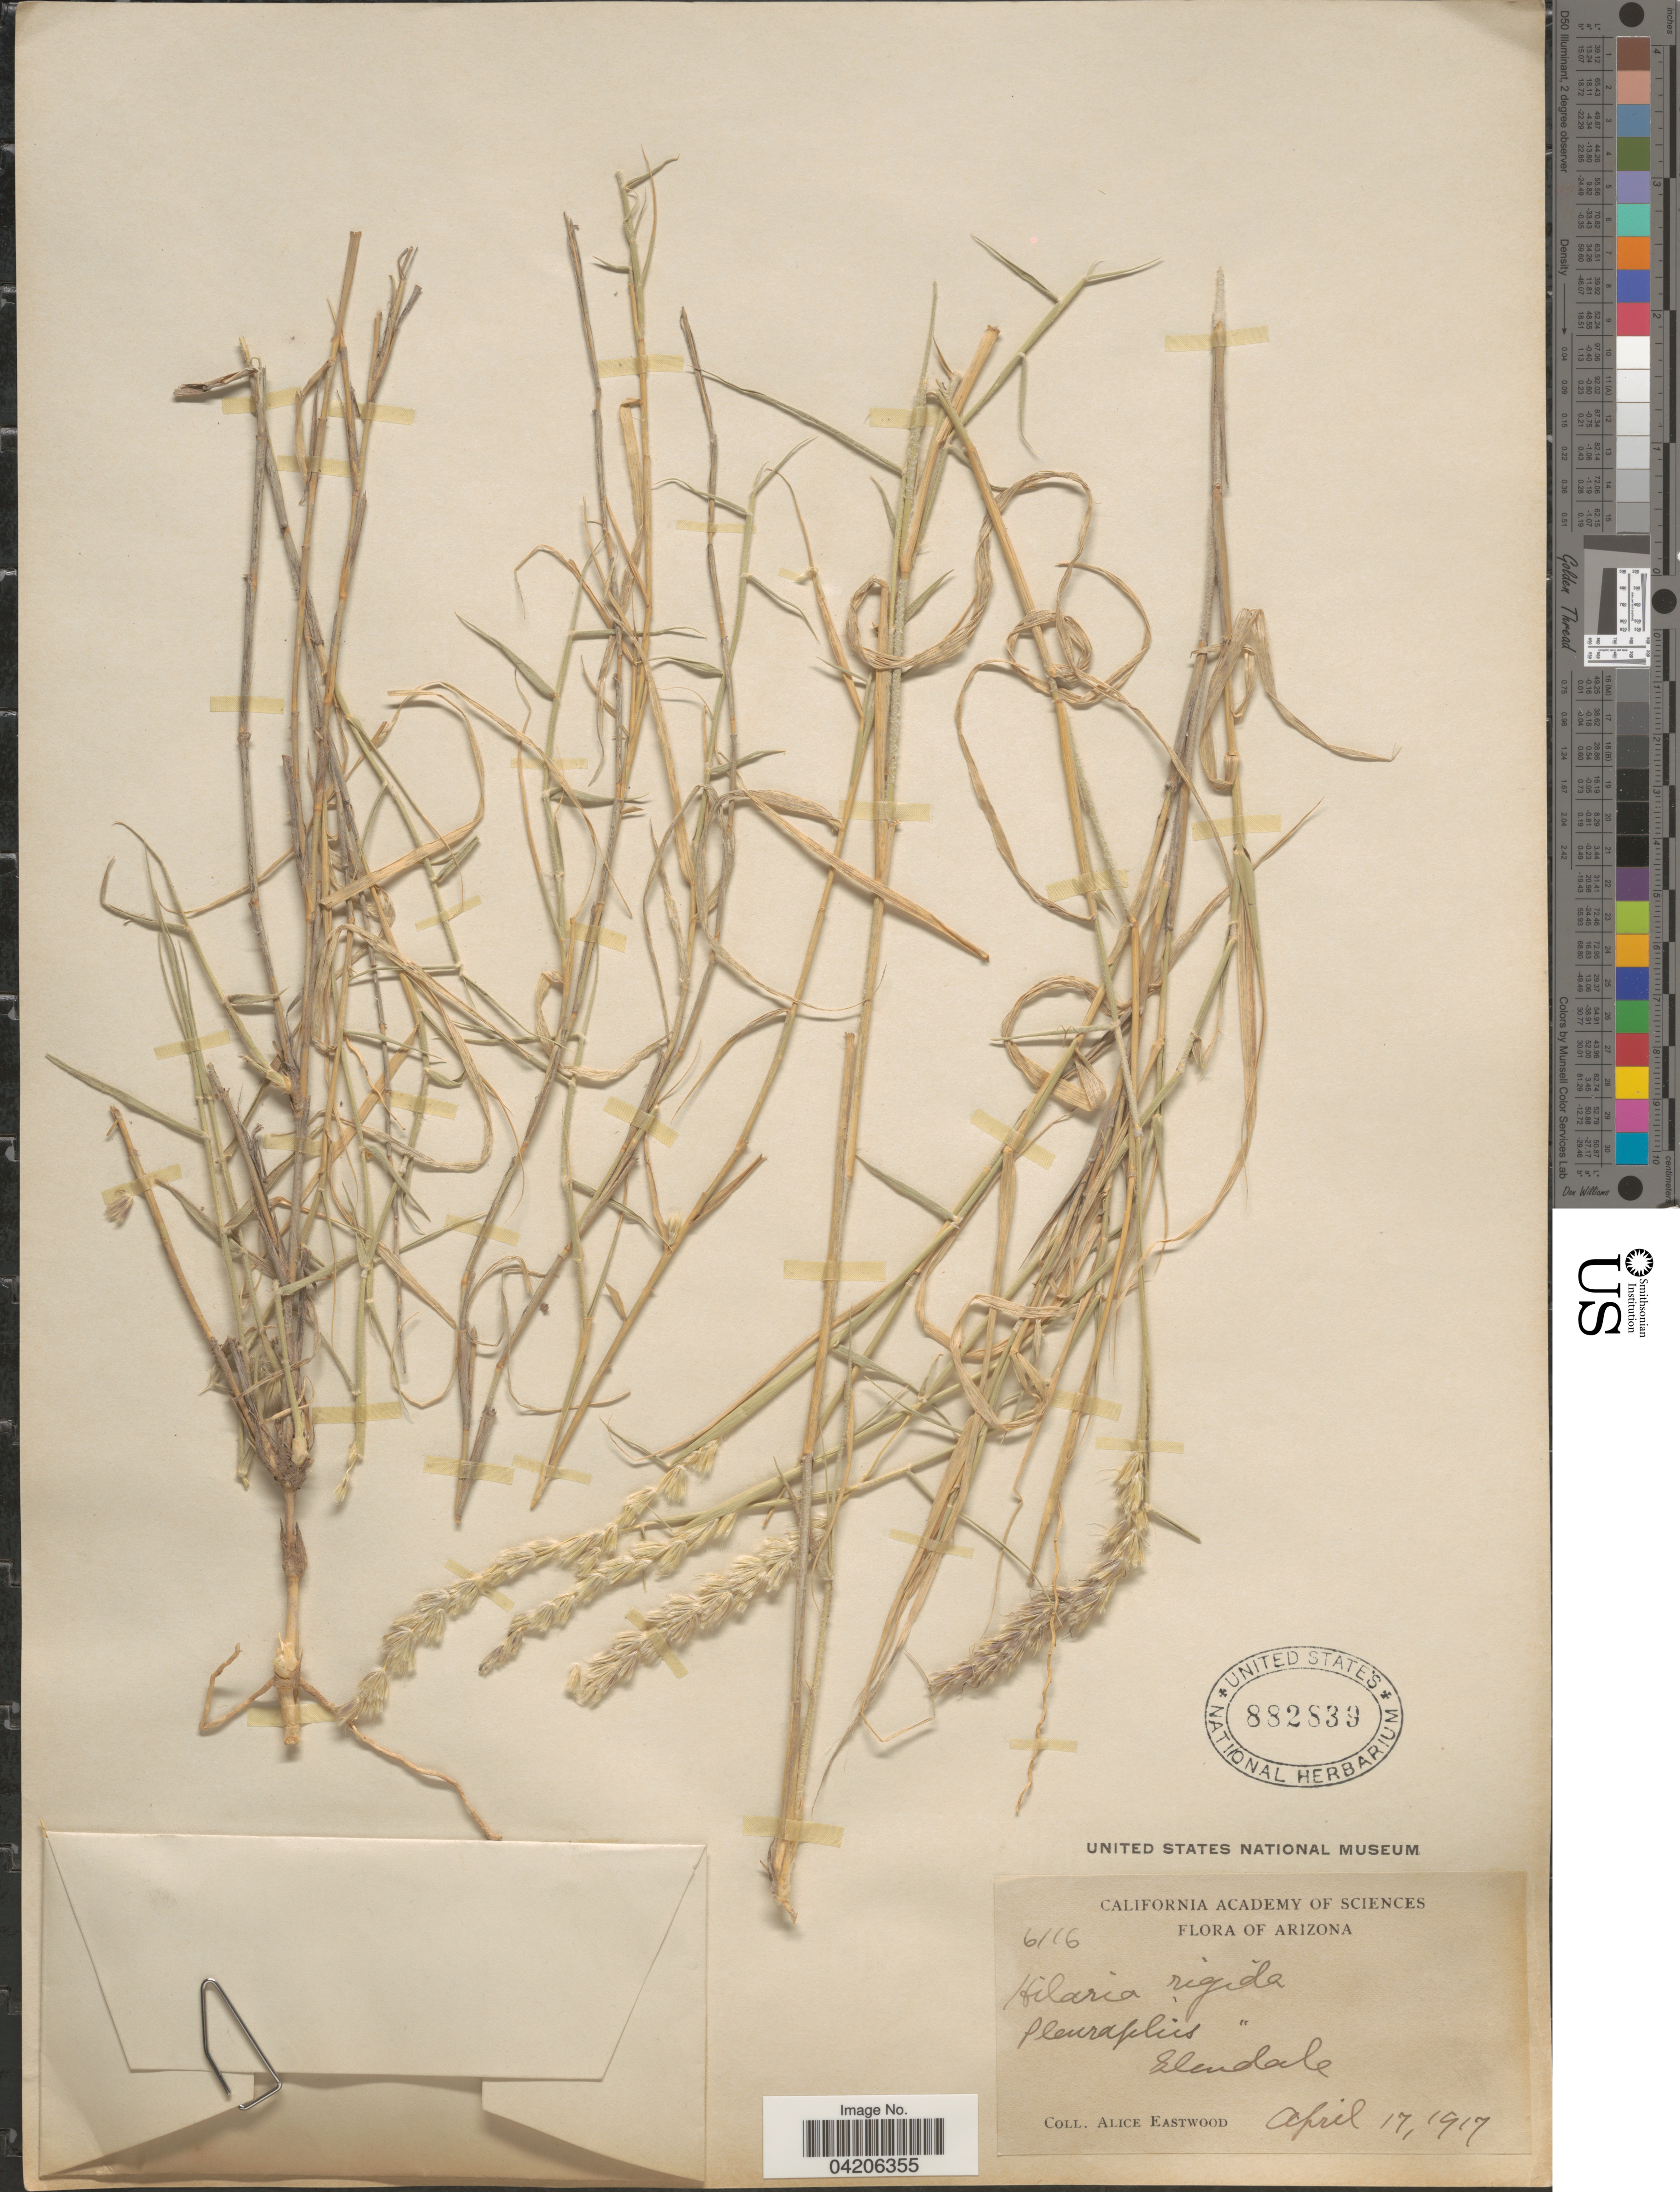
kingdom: Plantae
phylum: Tracheophyta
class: Liliopsida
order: Poales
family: Poaceae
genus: Hilaria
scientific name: Hilaria rigida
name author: (Thurb.) Benth. ex Scribn.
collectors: A. Eastwood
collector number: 6116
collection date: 1917-04-17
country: United States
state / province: Arizona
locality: Glendale.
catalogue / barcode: US 882839